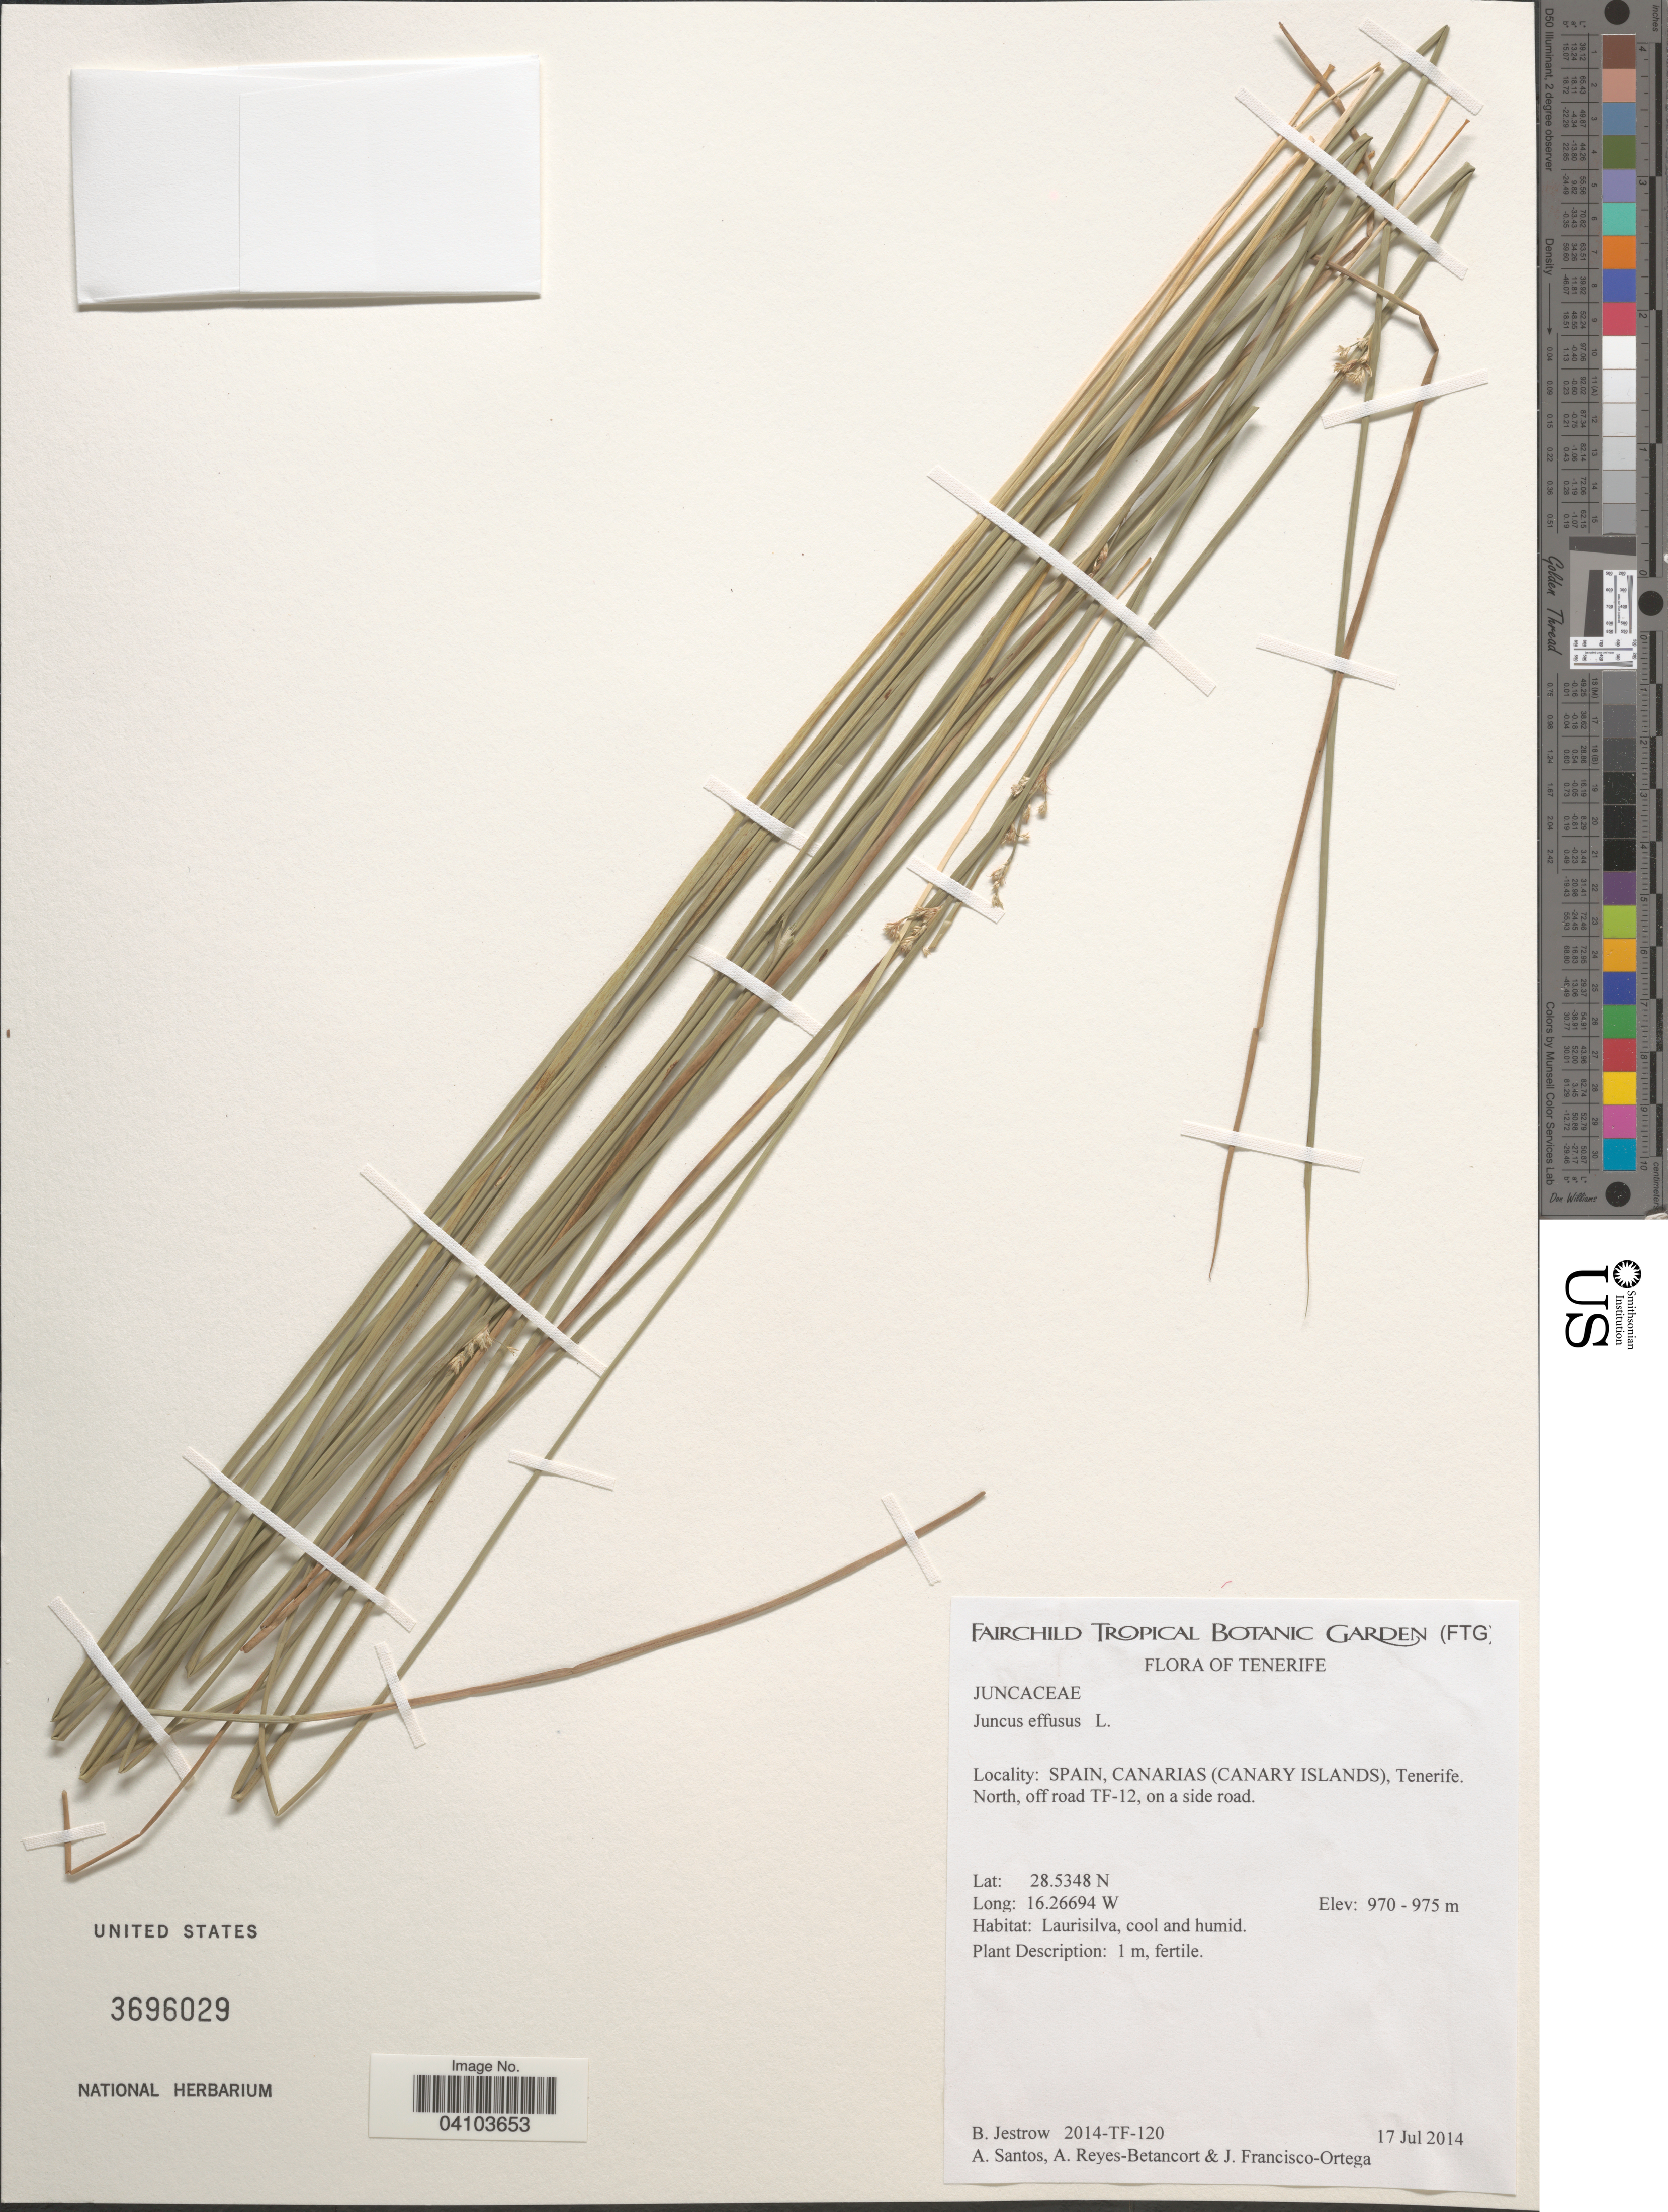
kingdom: Plantae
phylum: Tracheophyta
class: Liliopsida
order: Poales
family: Juncaceae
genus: Juncus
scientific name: Juncus effusus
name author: L.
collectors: B. Jestrow, A. Santos, A. Reyes-Betancort & J. Francisco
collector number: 2014-TF-120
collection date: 2014-07-17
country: Spain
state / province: Canarias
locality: (Canary Islands), Tenerife. North, off road TF-12.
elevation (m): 970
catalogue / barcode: US 3696029